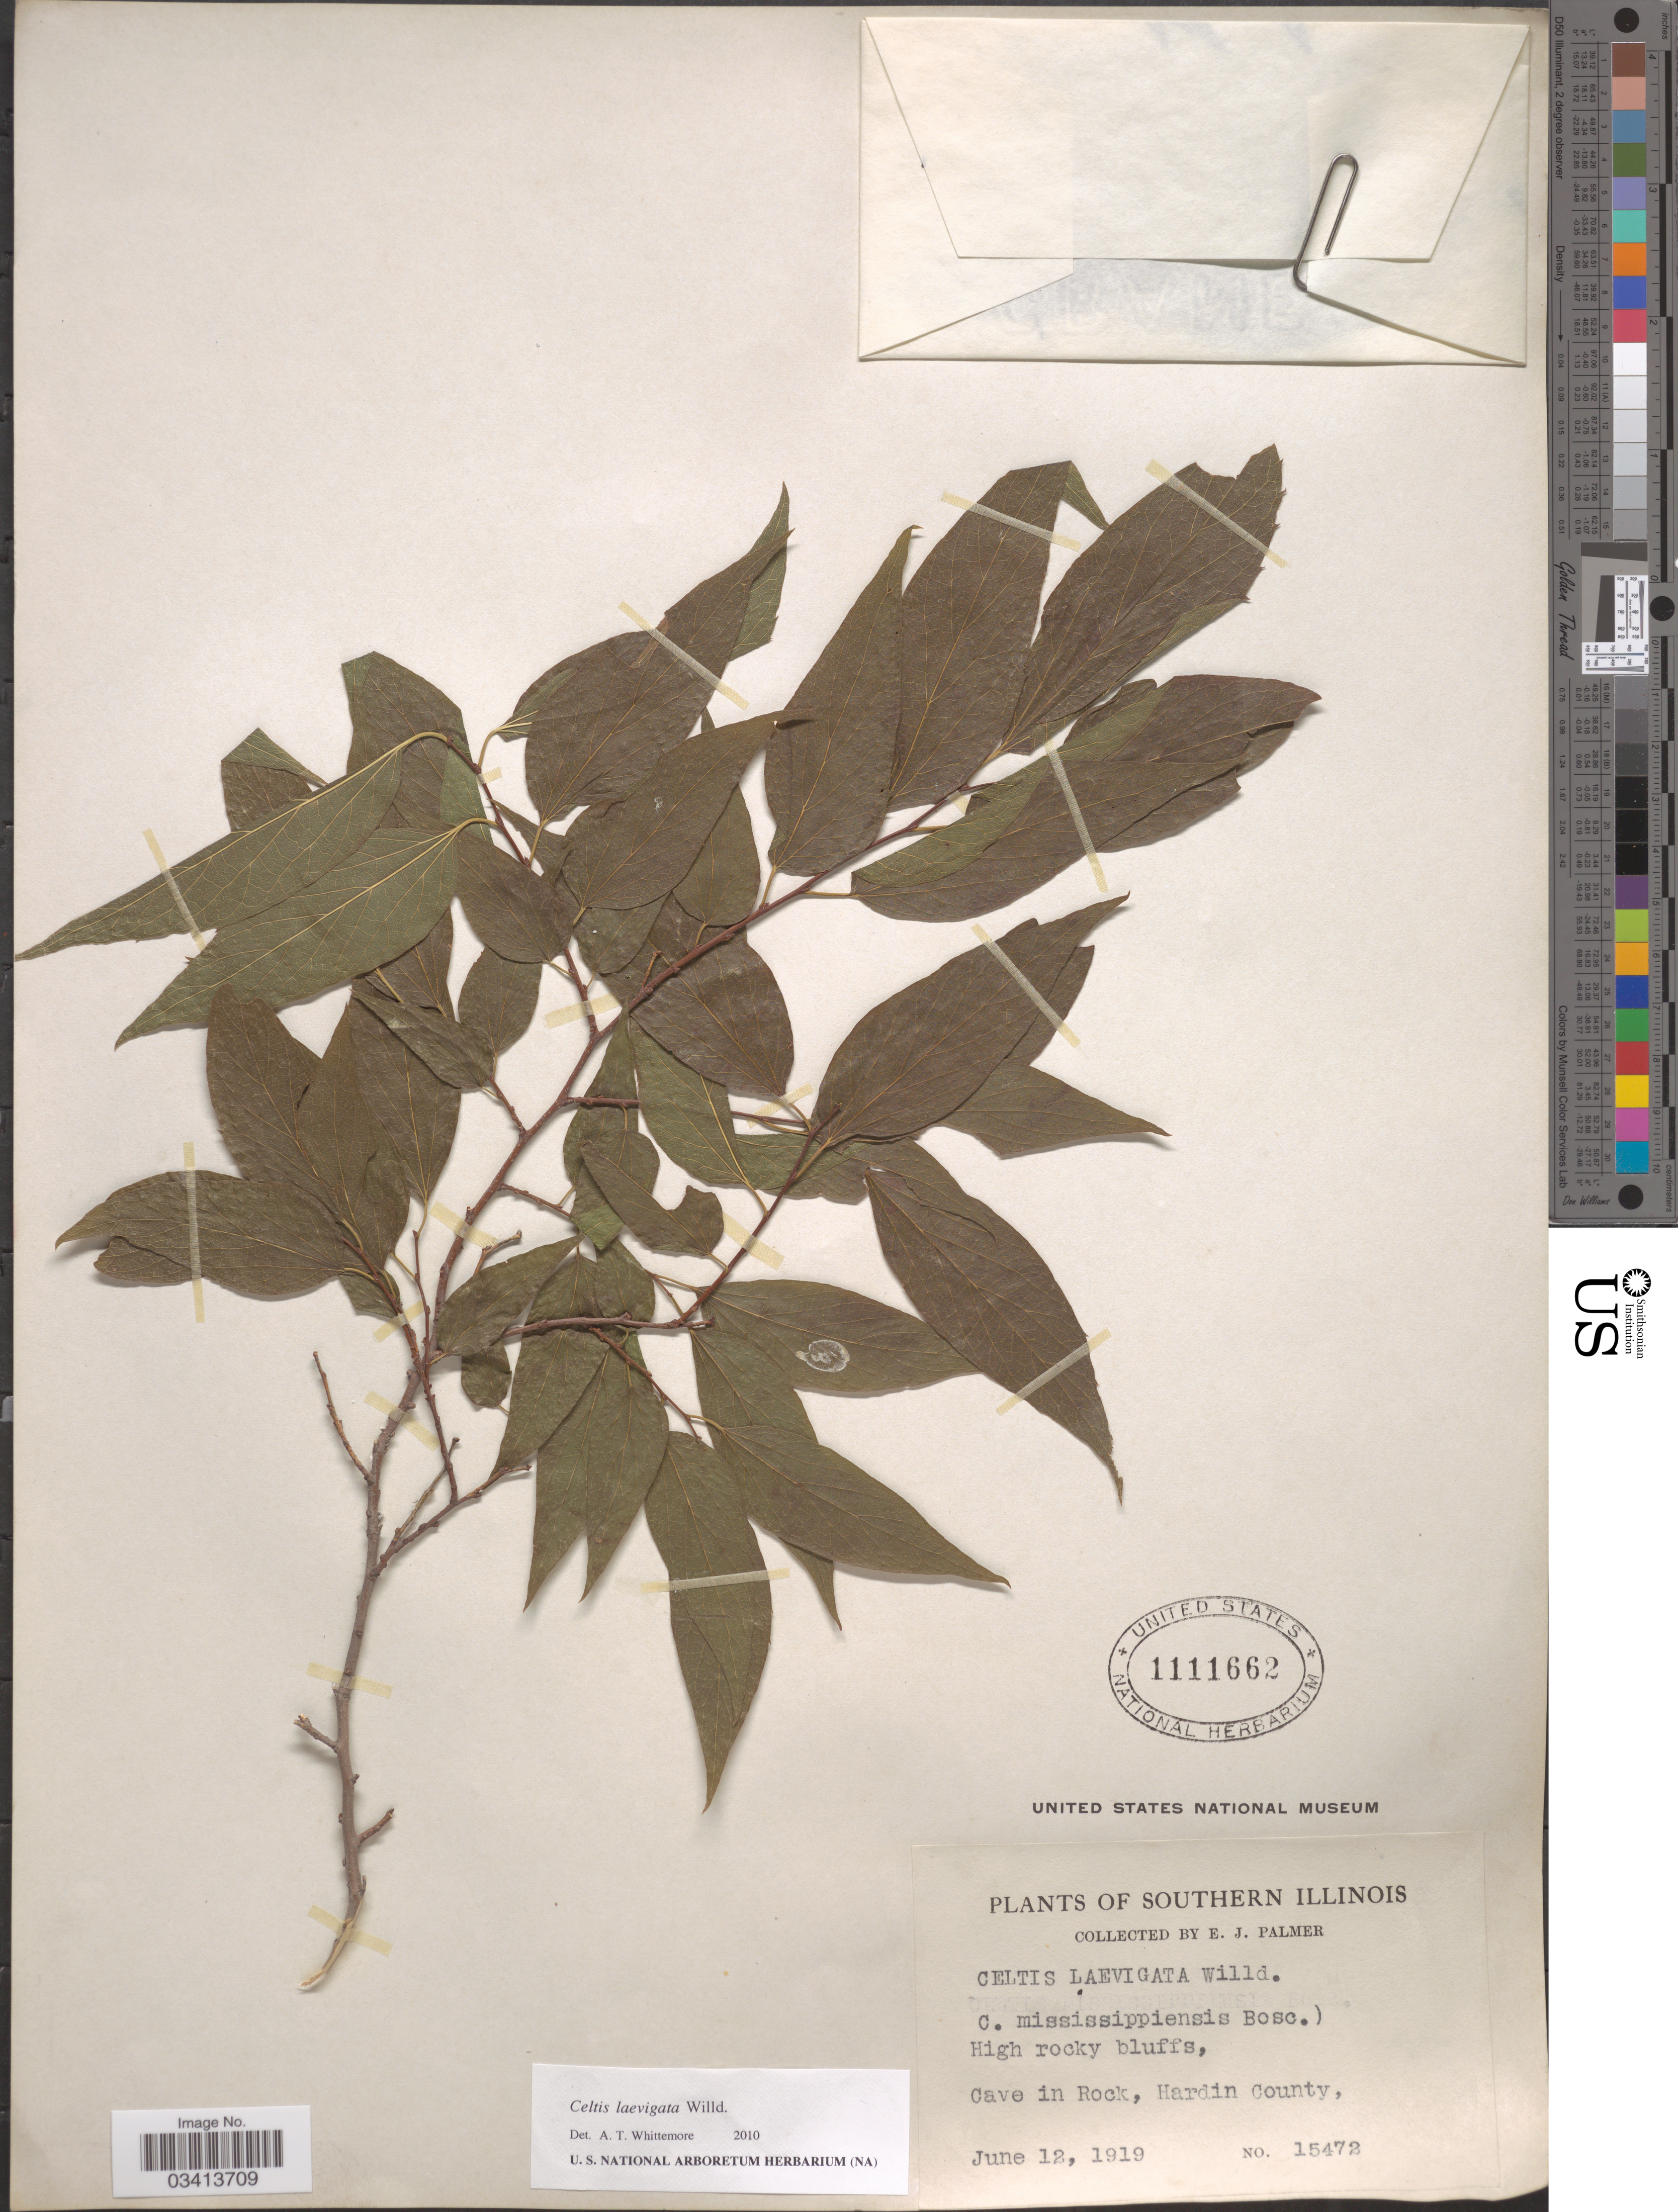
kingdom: Plantae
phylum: Tracheophyta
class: Magnoliopsida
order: Rosales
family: Cannabaceae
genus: Celtis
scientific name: Celtis laevigata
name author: Willd.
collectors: E. J. Palmer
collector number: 15472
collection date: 1919-06-12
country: United States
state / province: Illinois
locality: Southern Illinois. High rocky bluffs, Cave in Rock, Hardin County.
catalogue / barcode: US 1111662